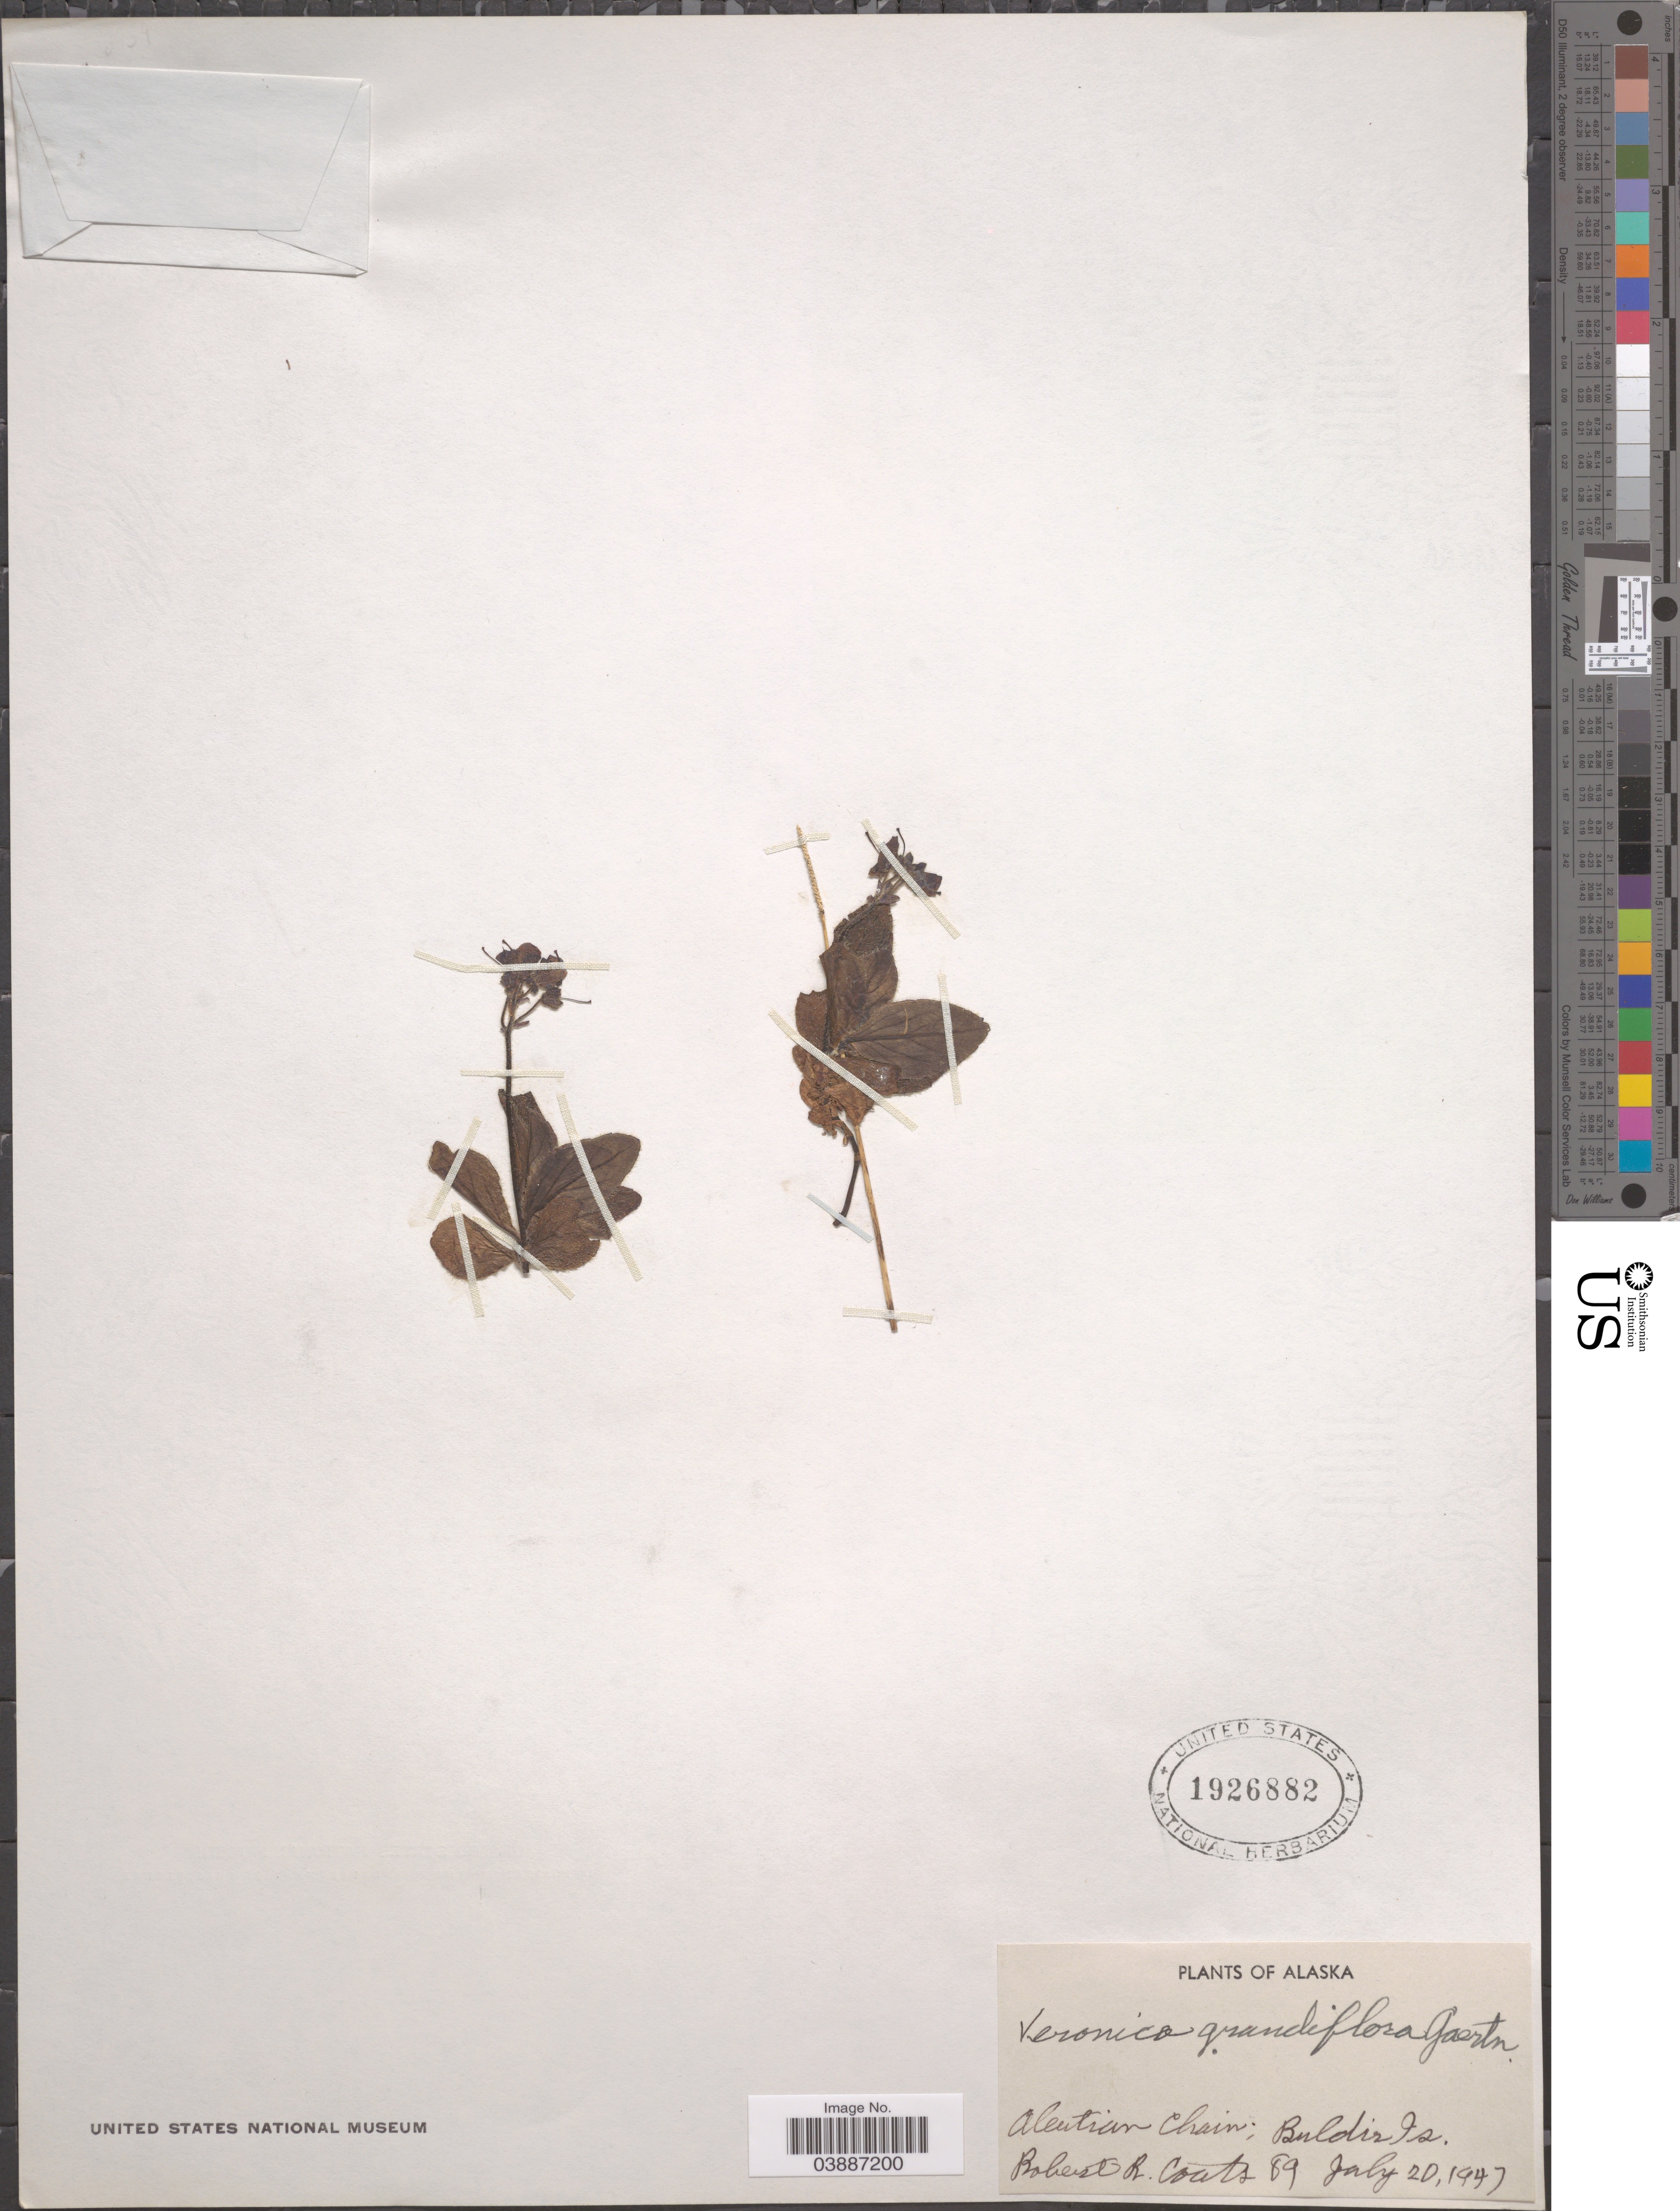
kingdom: Plantae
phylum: Tracheophyta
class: Magnoliopsida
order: Lamiales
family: Plantaginaceae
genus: Veronica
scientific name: Veronica grandiflora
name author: Gaertn.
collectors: R. Coats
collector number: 89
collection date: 1947-07-20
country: United States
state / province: Alaska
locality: Aleutian Chain; Buldir Is.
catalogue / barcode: US 1926882